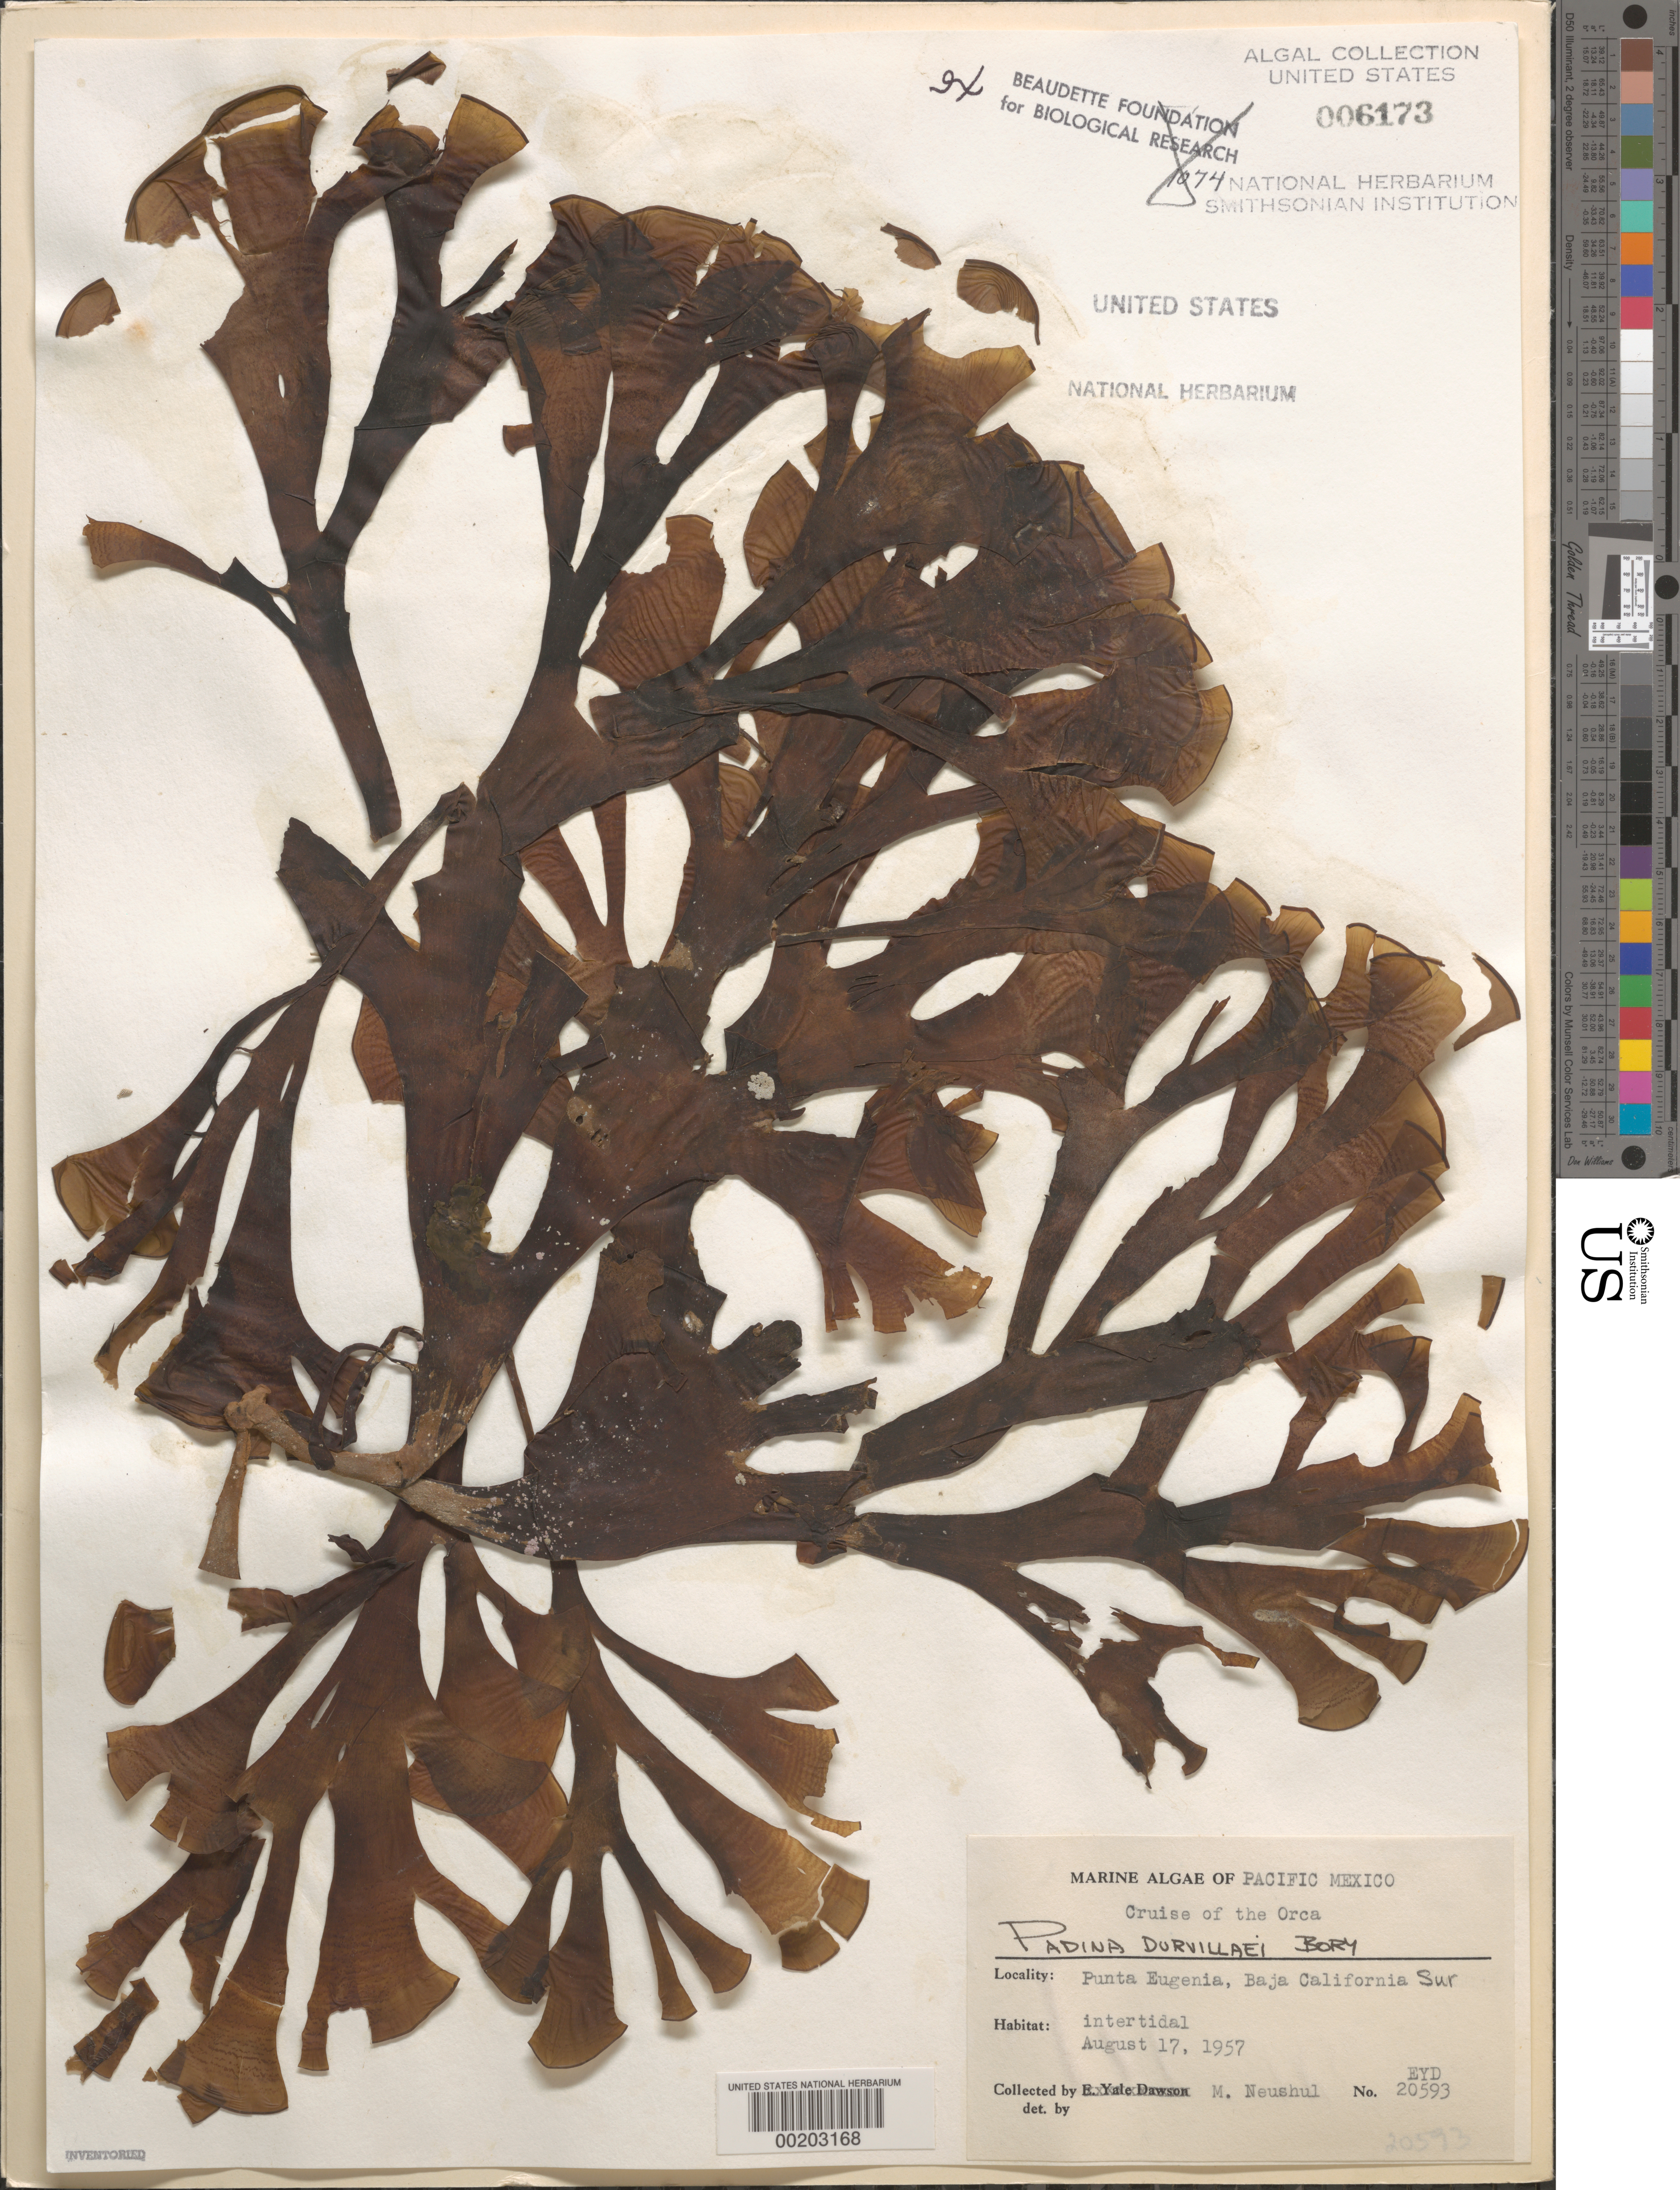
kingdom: Chromista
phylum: Ochrophyta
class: Phaeophyceae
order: Dictyotales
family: Dictyotaceae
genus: Padina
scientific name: Padina durvillaei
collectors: M. Neushul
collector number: EYD 20593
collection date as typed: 17 Aug 1957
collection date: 1957-08-17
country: Mexico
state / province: Baja California Sur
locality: Punta Eugenia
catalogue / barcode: US 6173